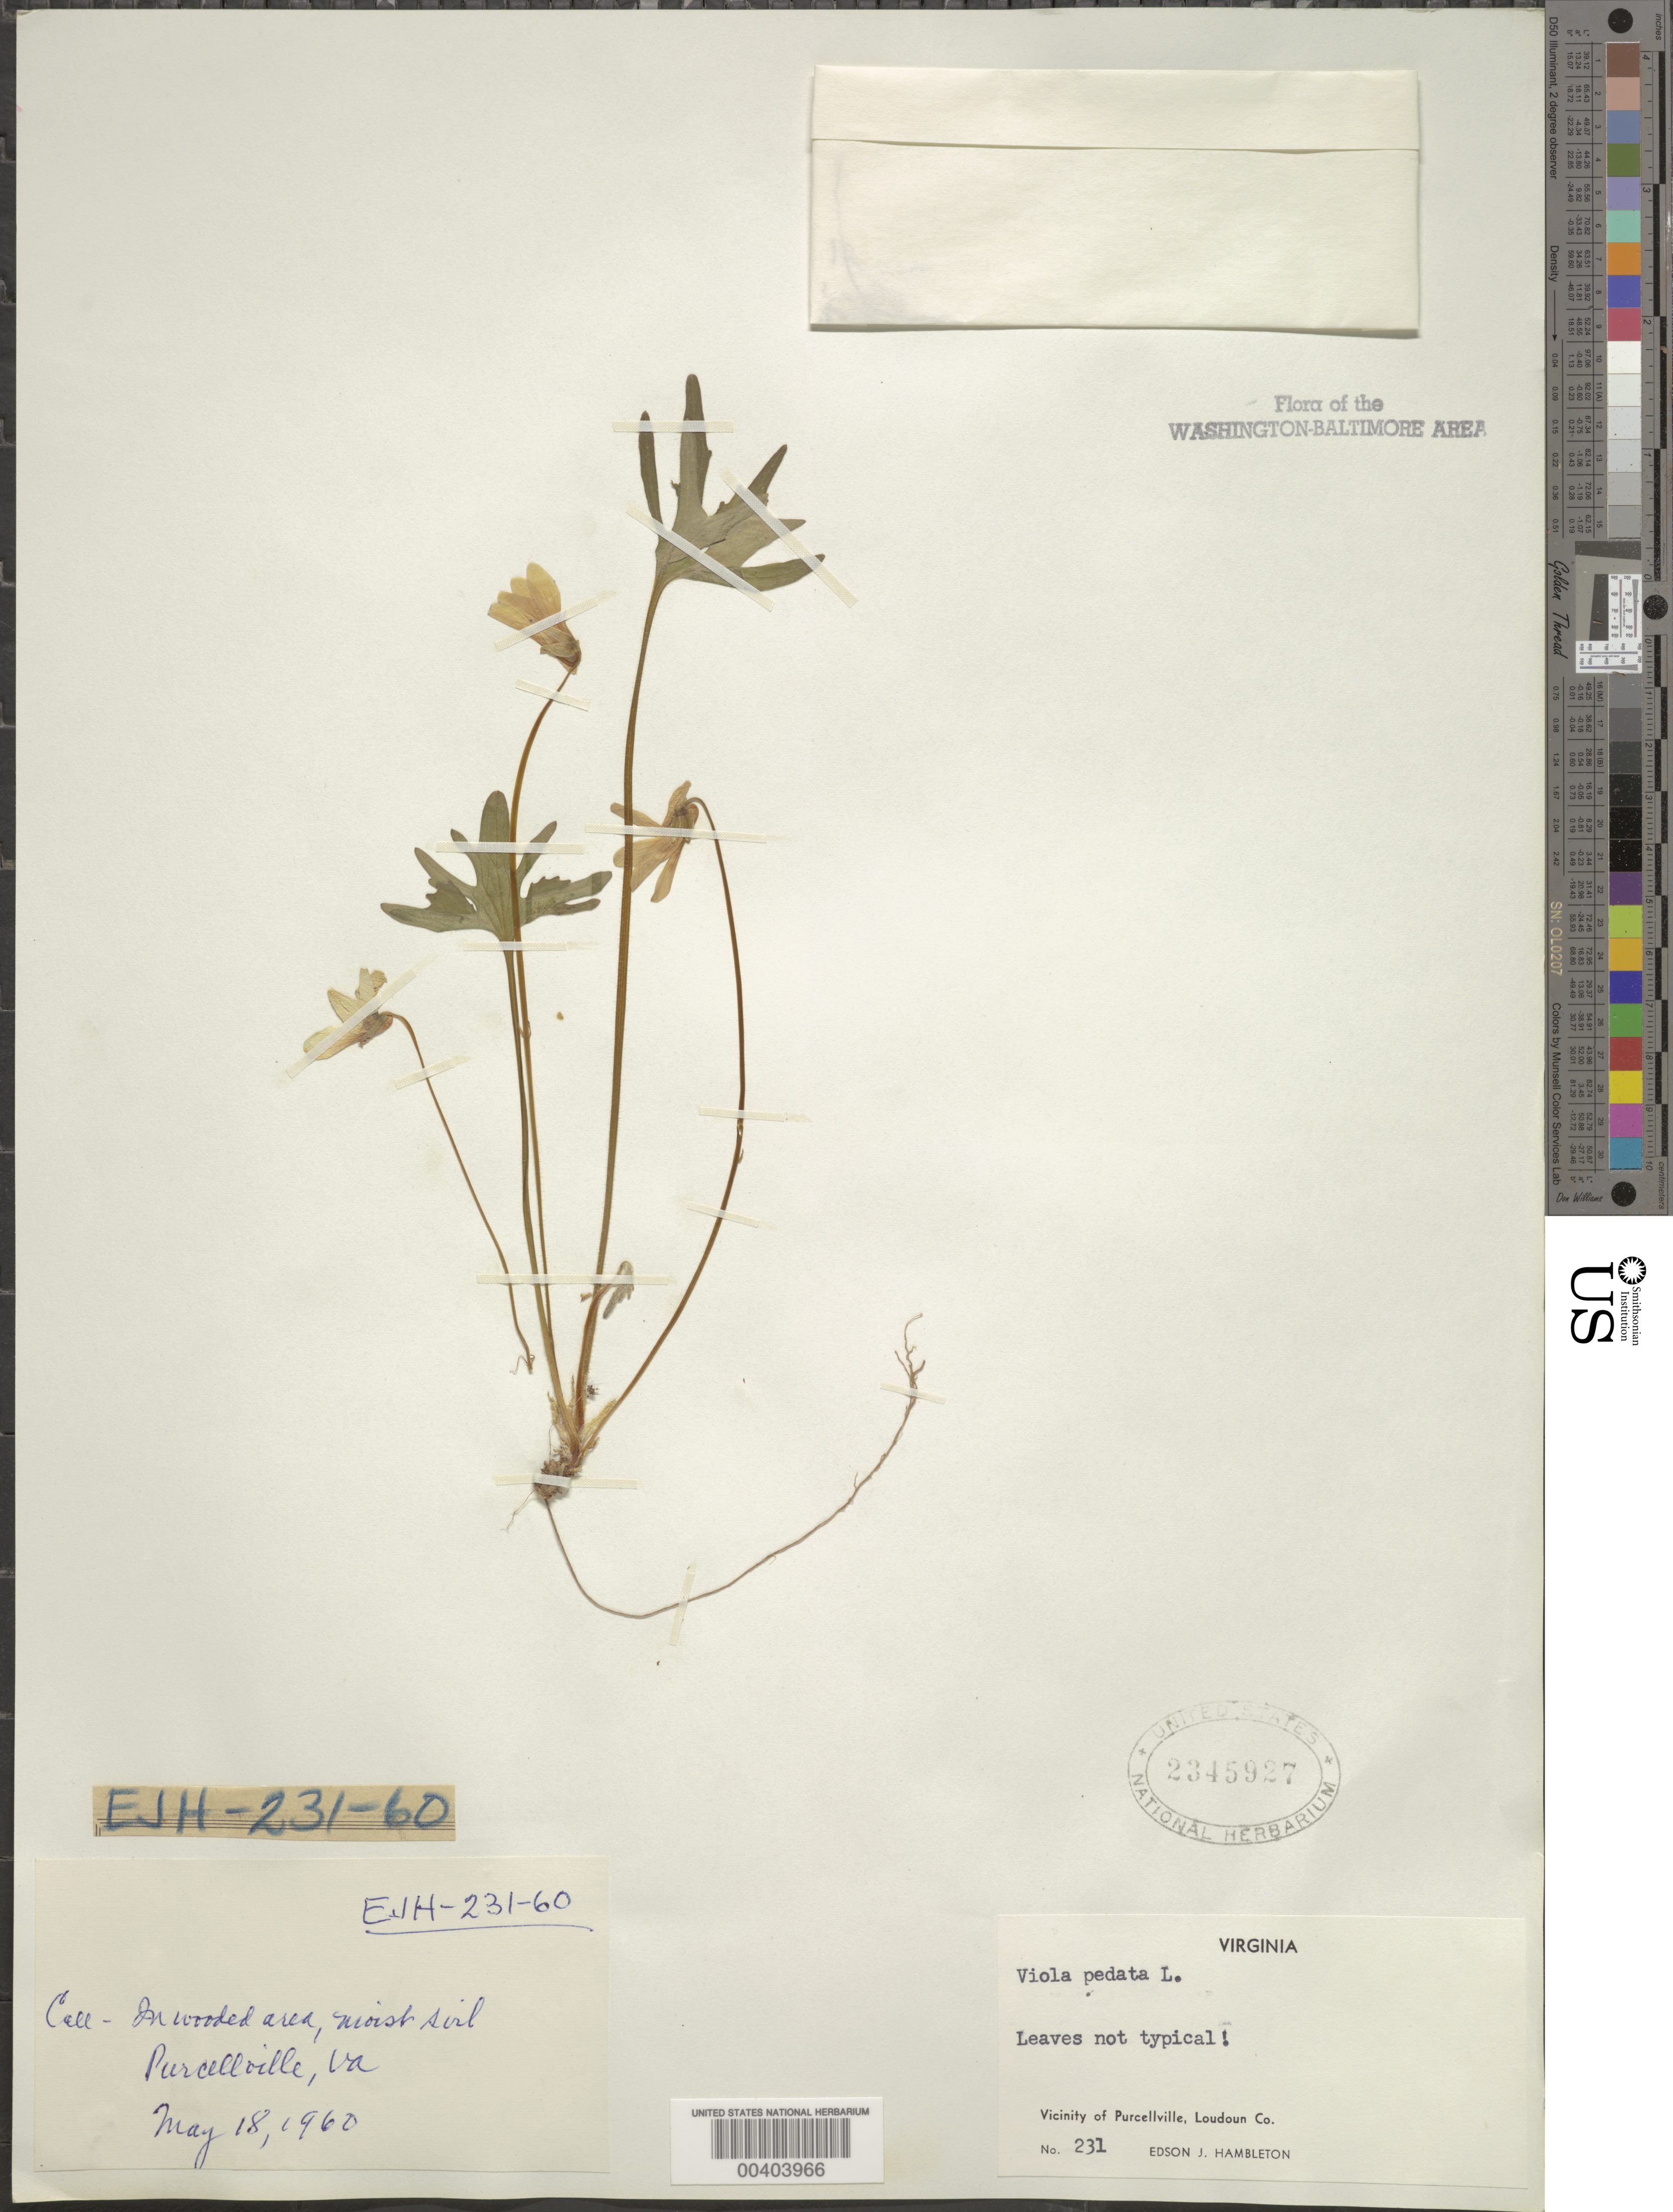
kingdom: Plantae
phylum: Tracheophyta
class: Magnoliopsida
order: Malpighiales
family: Violaceae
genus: Viola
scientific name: Viola pedata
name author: L.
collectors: E. Hambleton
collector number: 231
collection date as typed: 18 May 1960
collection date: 1960-05-18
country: United States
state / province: Virginia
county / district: Loudoun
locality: Purcellville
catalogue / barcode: US 2345927